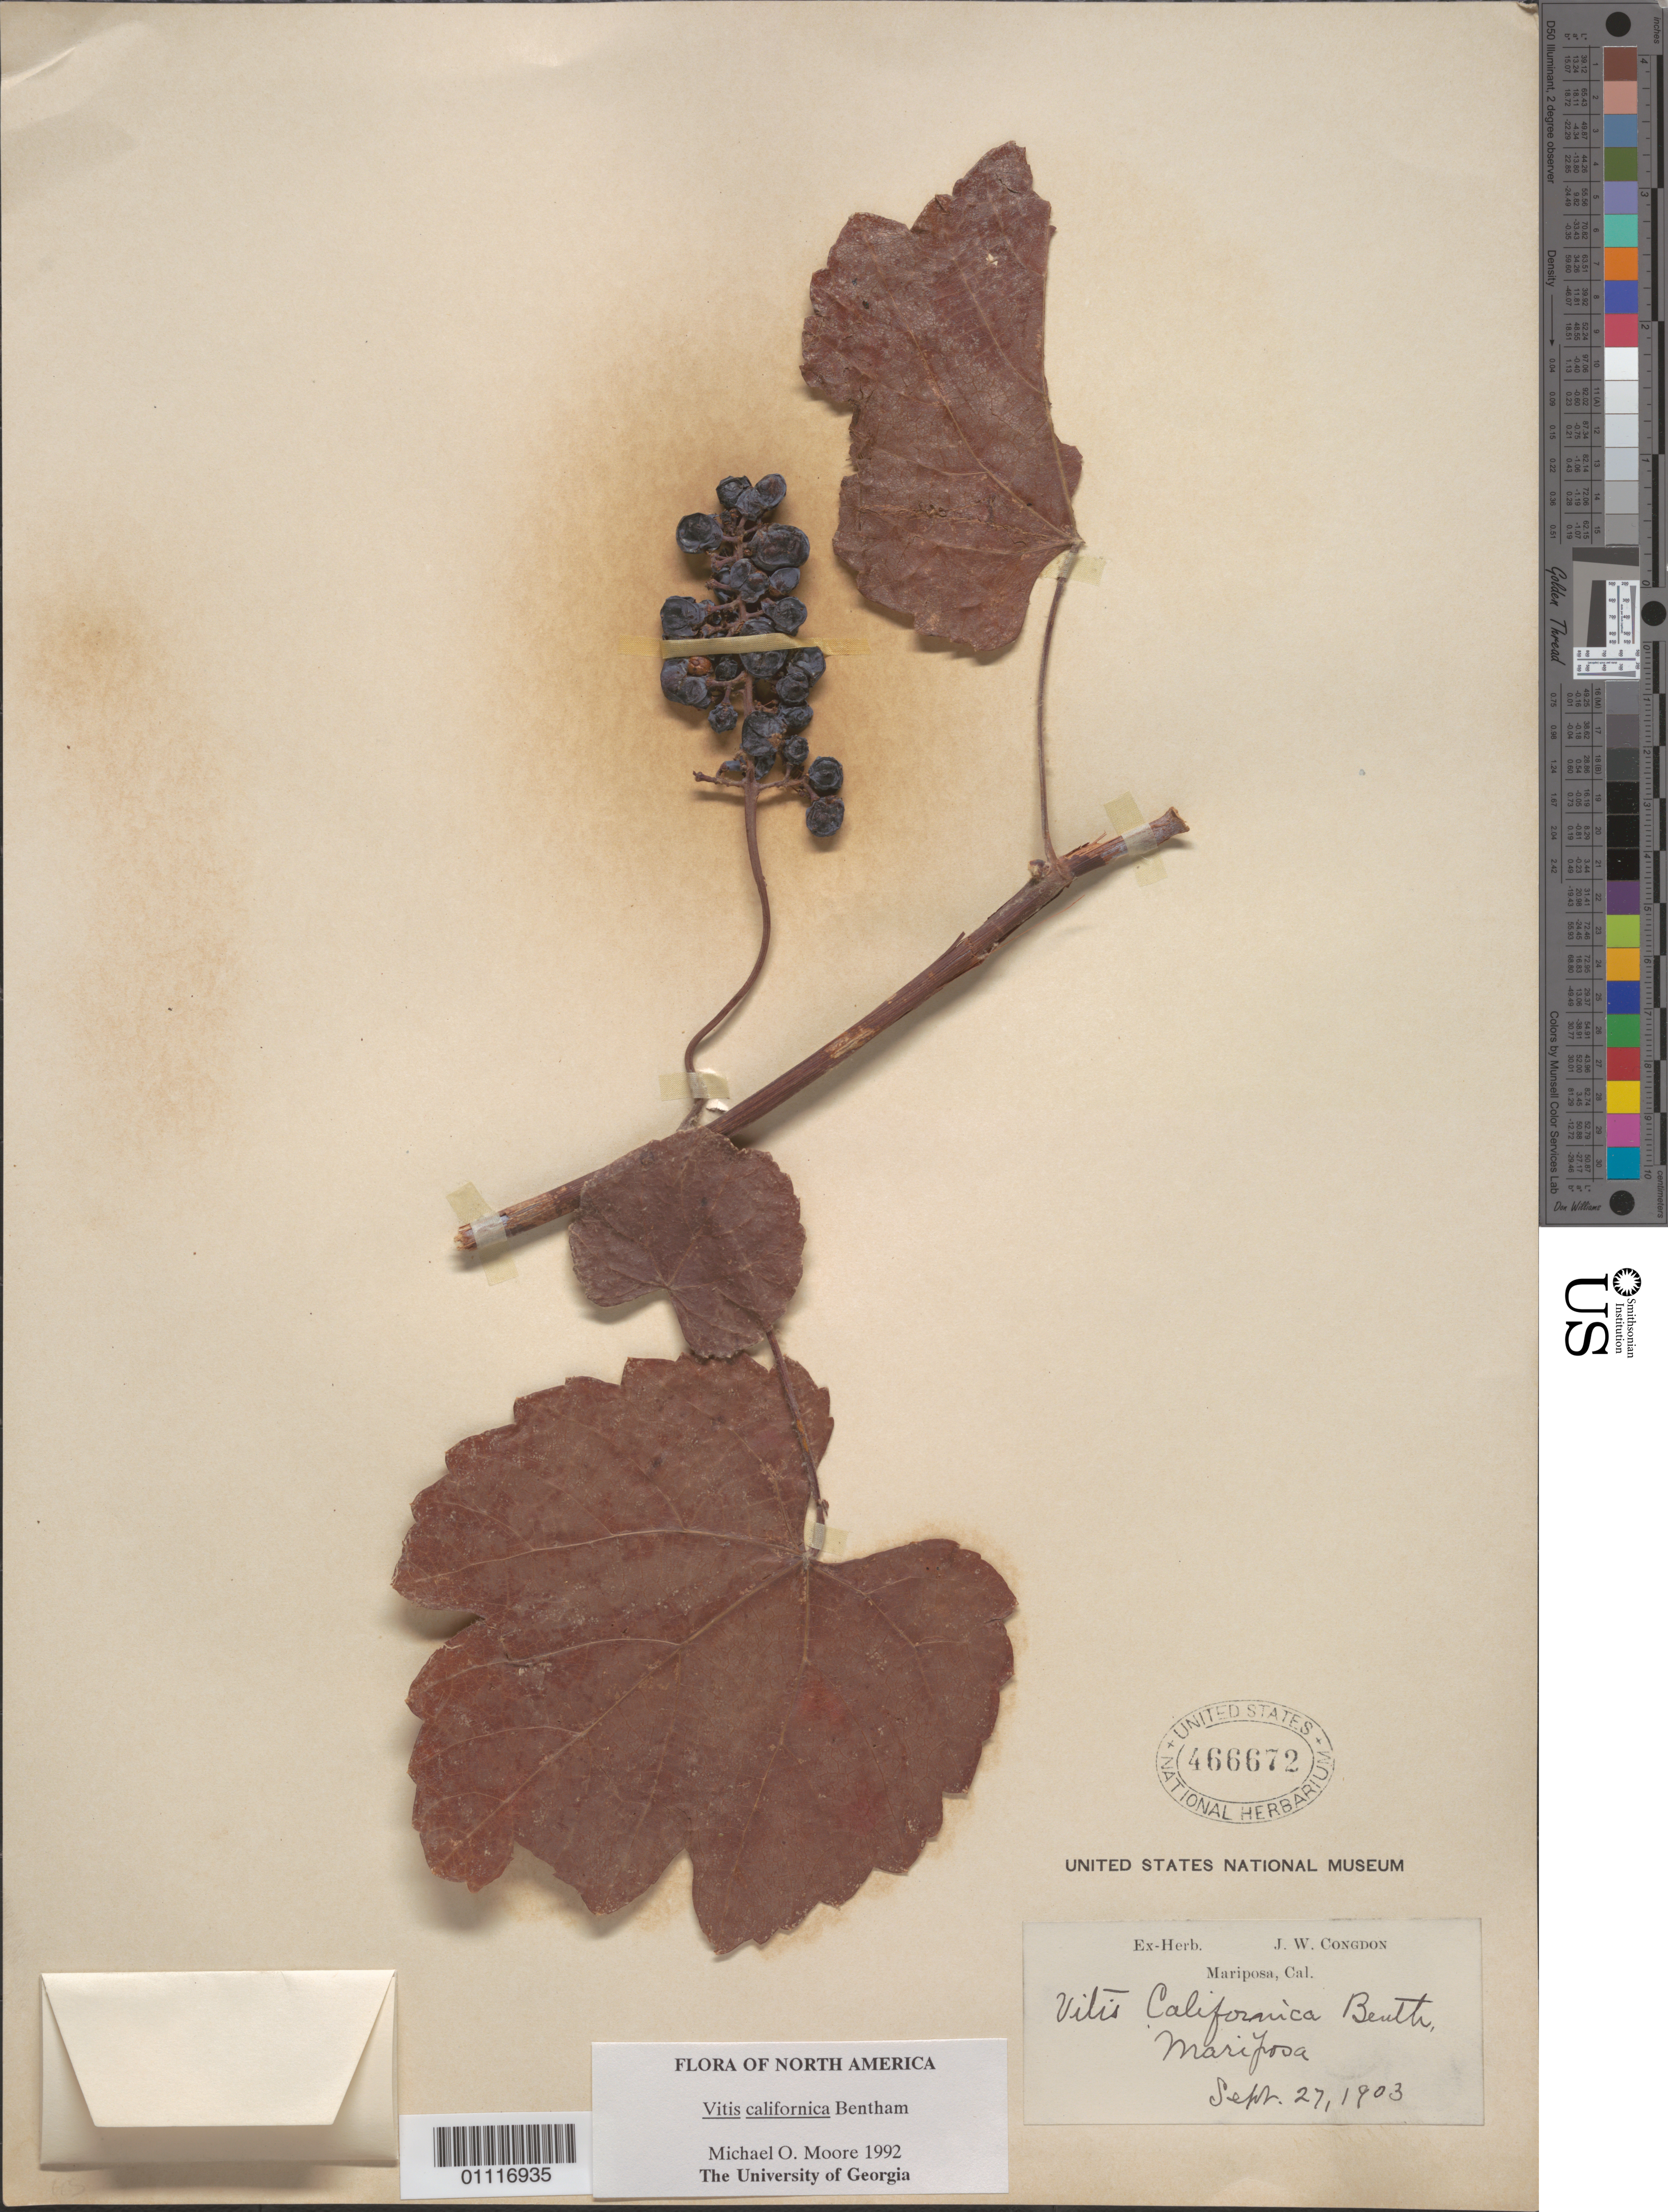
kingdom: Plantae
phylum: Tracheophyta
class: Magnoliopsida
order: Vitales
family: Vitaceae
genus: Vitis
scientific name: Vitis californica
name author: Benth.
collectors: J. W. Congdon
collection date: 1903-09-27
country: United States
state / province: California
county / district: Mariposa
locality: Mariposa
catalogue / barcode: US 466672